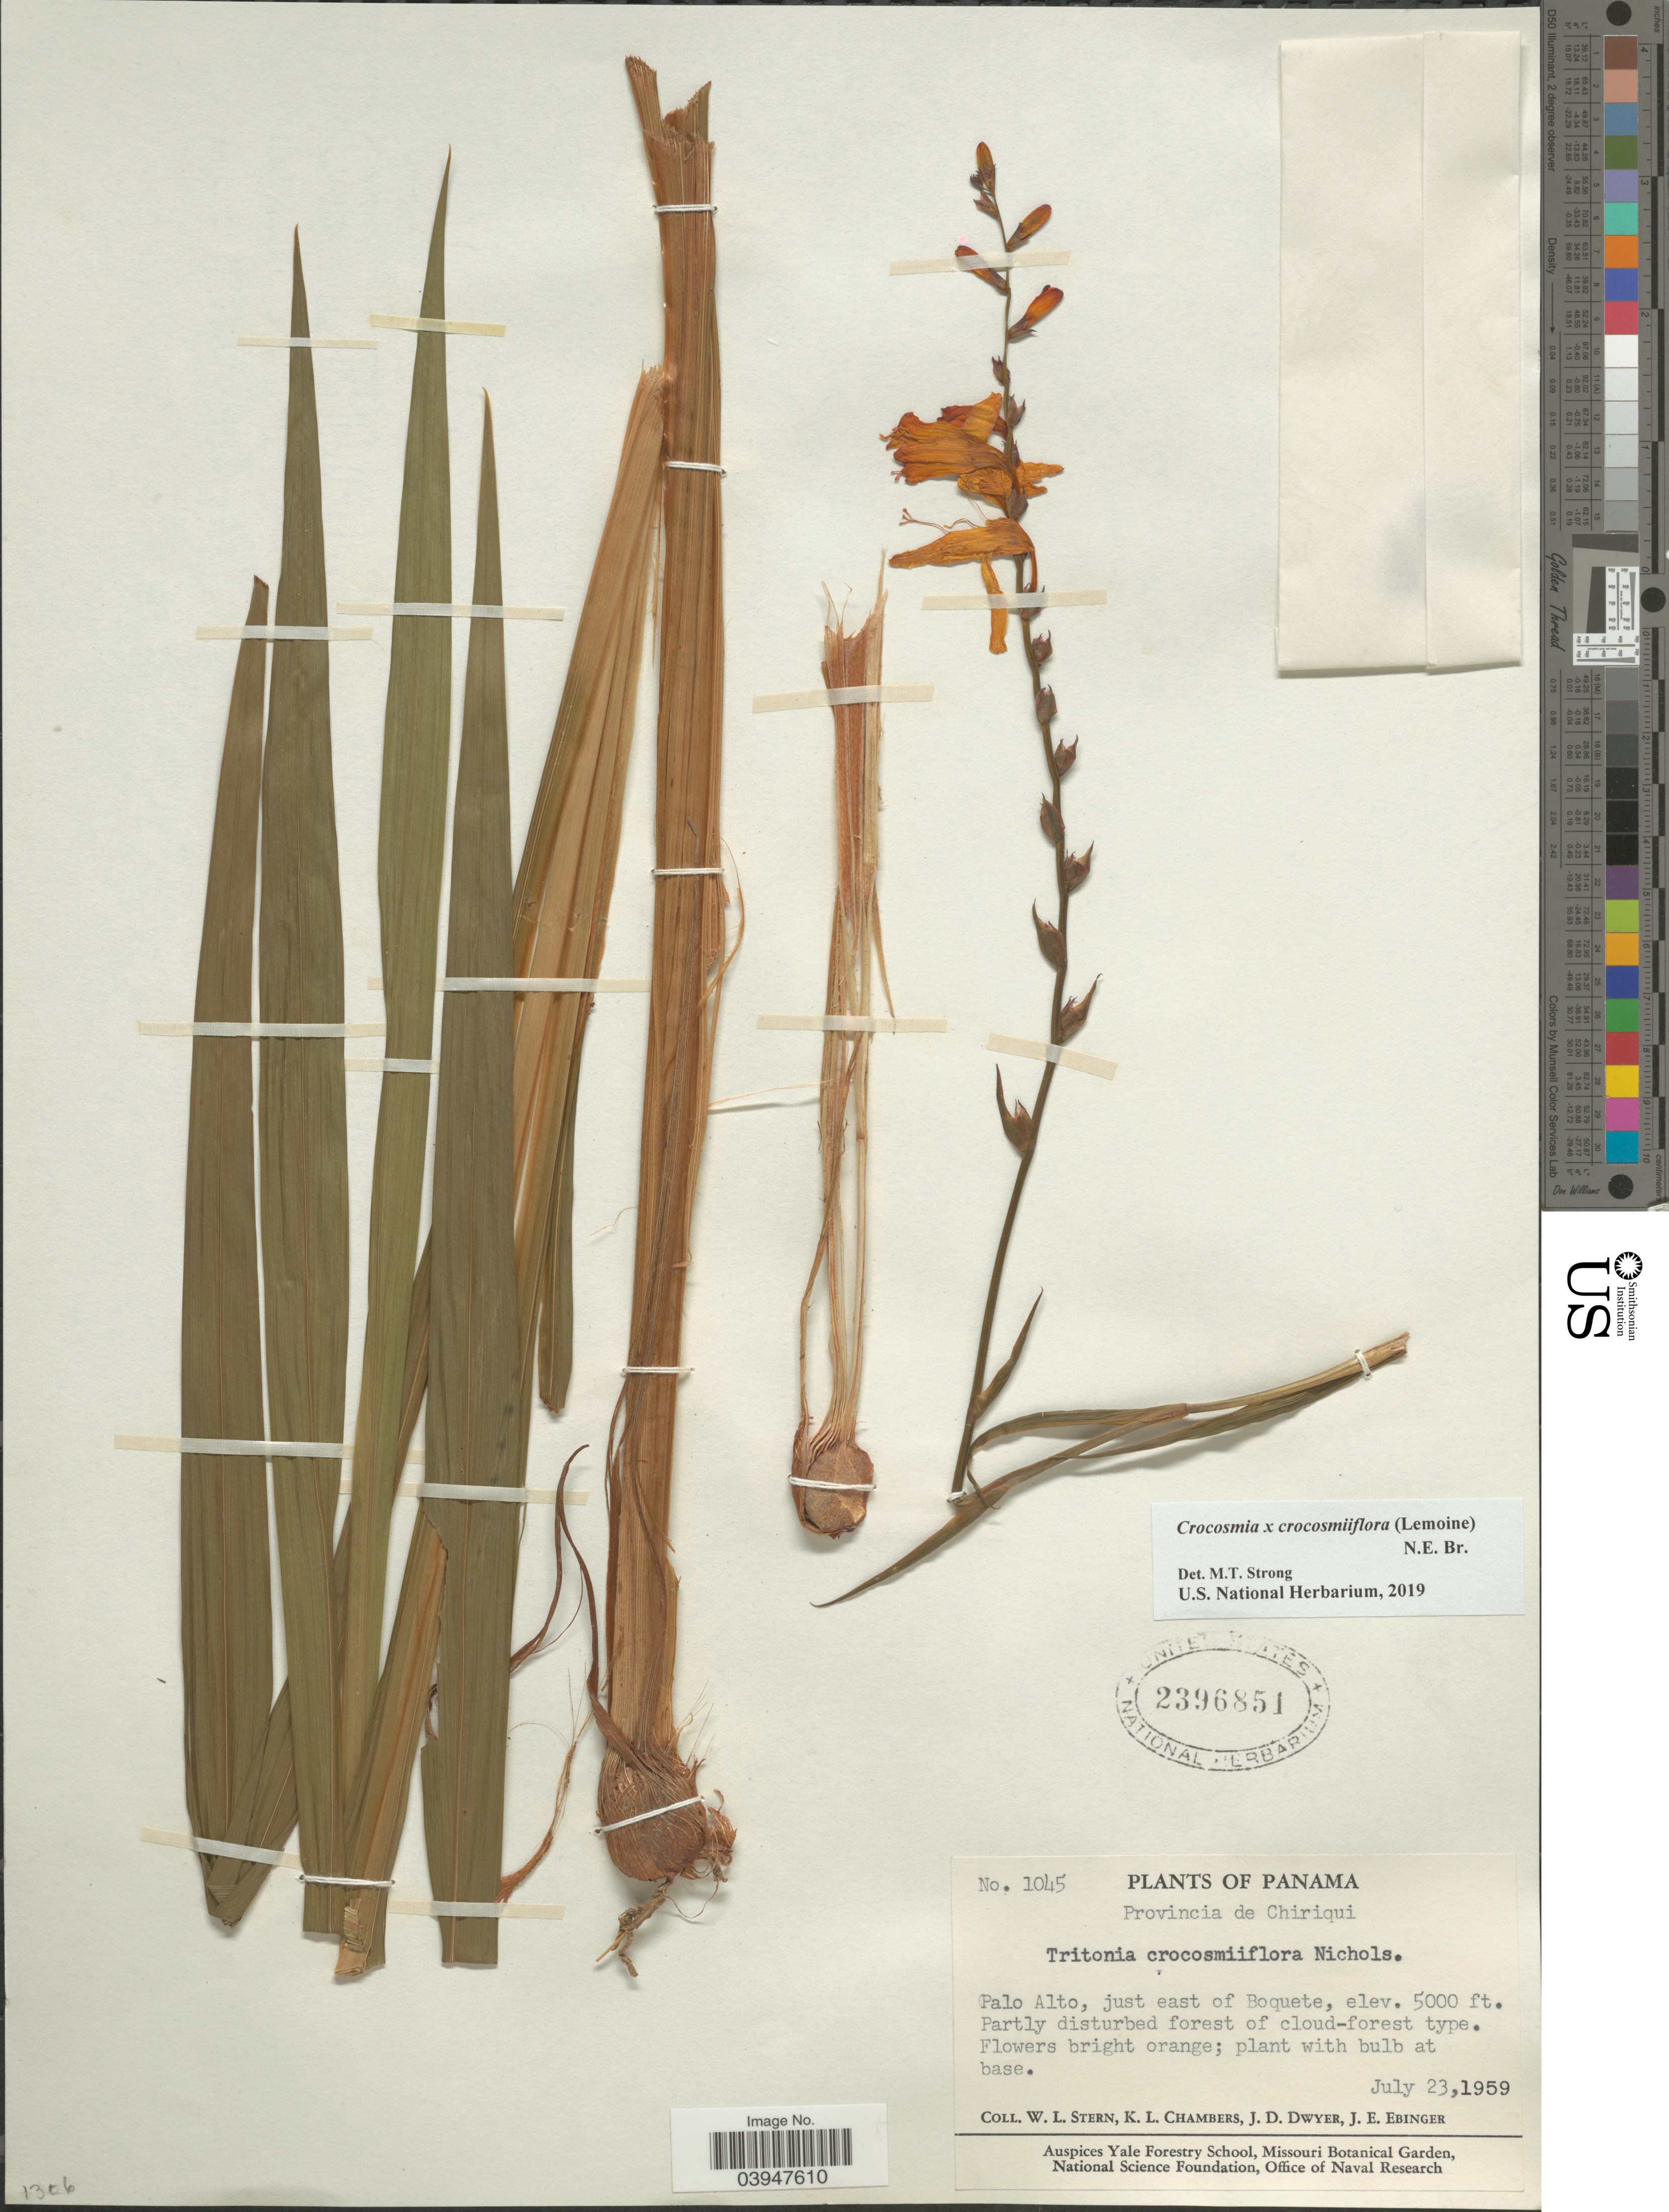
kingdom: Plantae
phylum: Tracheophyta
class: Liliopsida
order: Asparagales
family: Iridaceae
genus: Crocosmia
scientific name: Crocosmia x crocosmiiflora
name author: (Lemoine) N.E. Br.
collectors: W. L. Stern, K. Chambers, J. D. Dwyer & J. Ebinger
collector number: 1045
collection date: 1959-07-23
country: Panama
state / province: Chiriqui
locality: Palo Alto, just east of Boquete.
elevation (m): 1524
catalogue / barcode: US 2396851